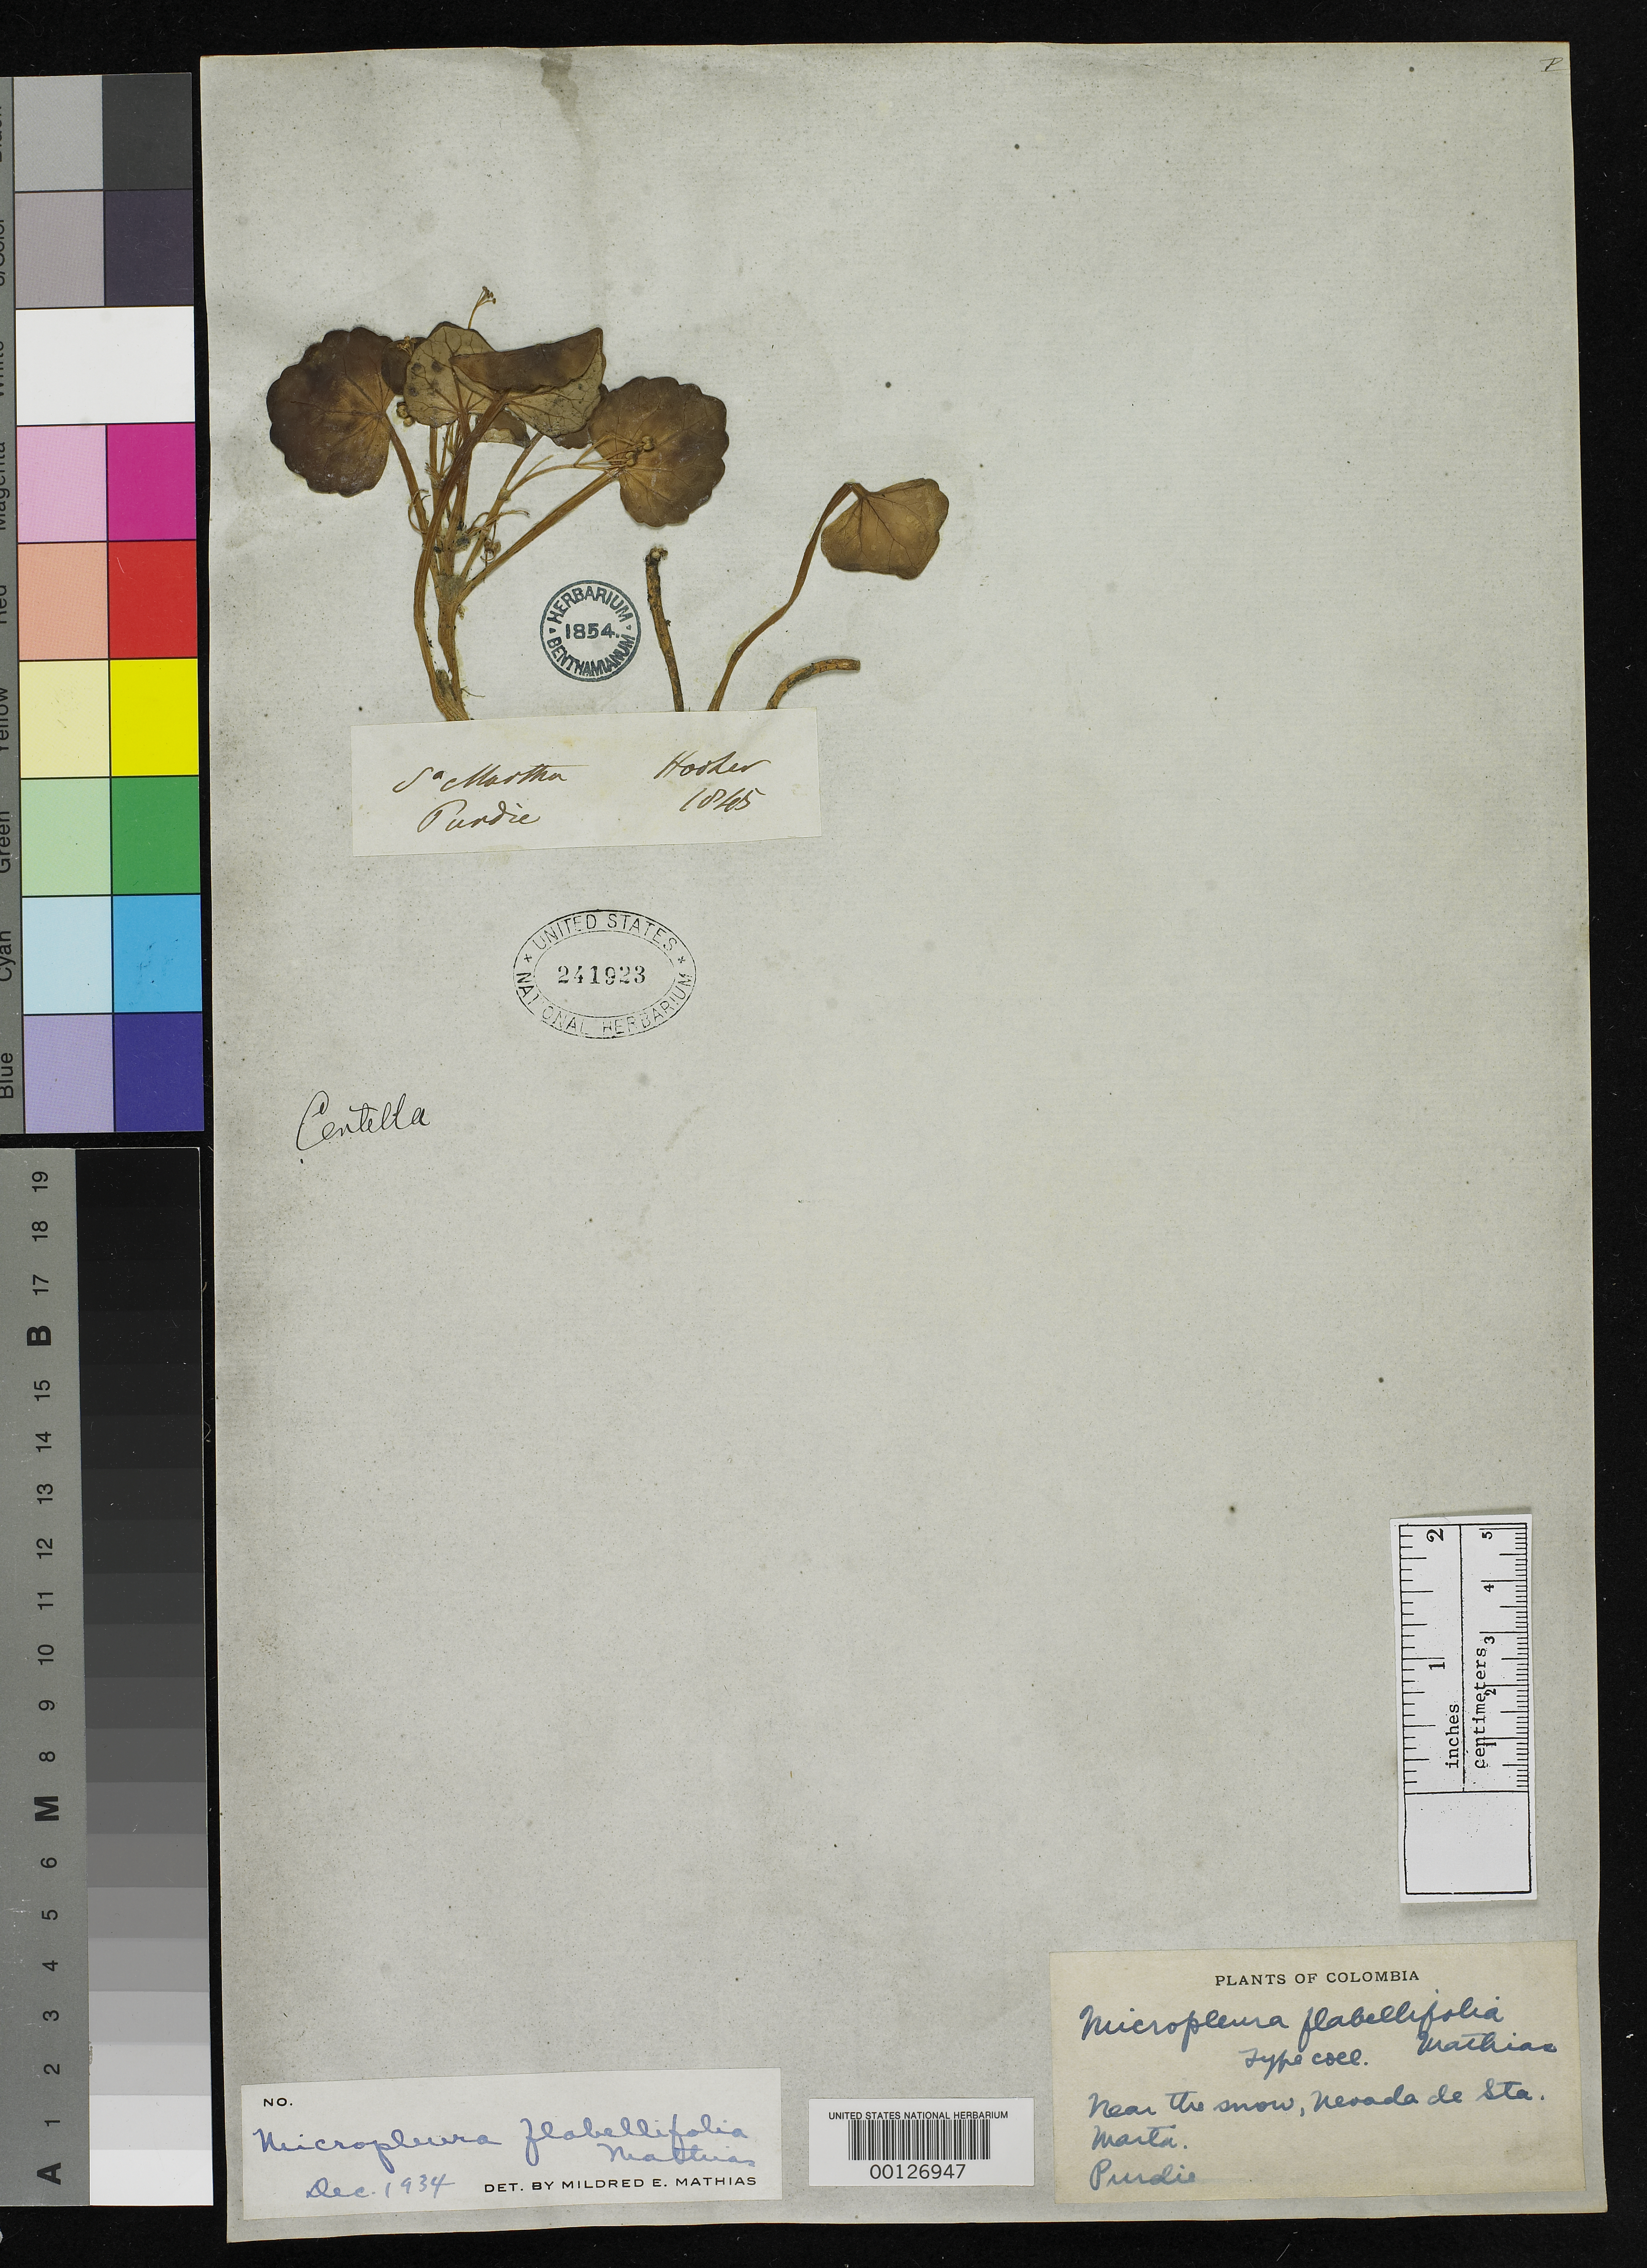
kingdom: Plantae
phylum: Tracheophyta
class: Magnoliopsida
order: Apiales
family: Apiaceae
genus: Micropleura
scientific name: Micropleura flabellifolia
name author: Mathias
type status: Isotype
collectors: W. Purdie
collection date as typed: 1845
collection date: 1845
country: Colombia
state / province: Magdalena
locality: Sierra Nevada de Santa Marta.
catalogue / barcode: US 241923